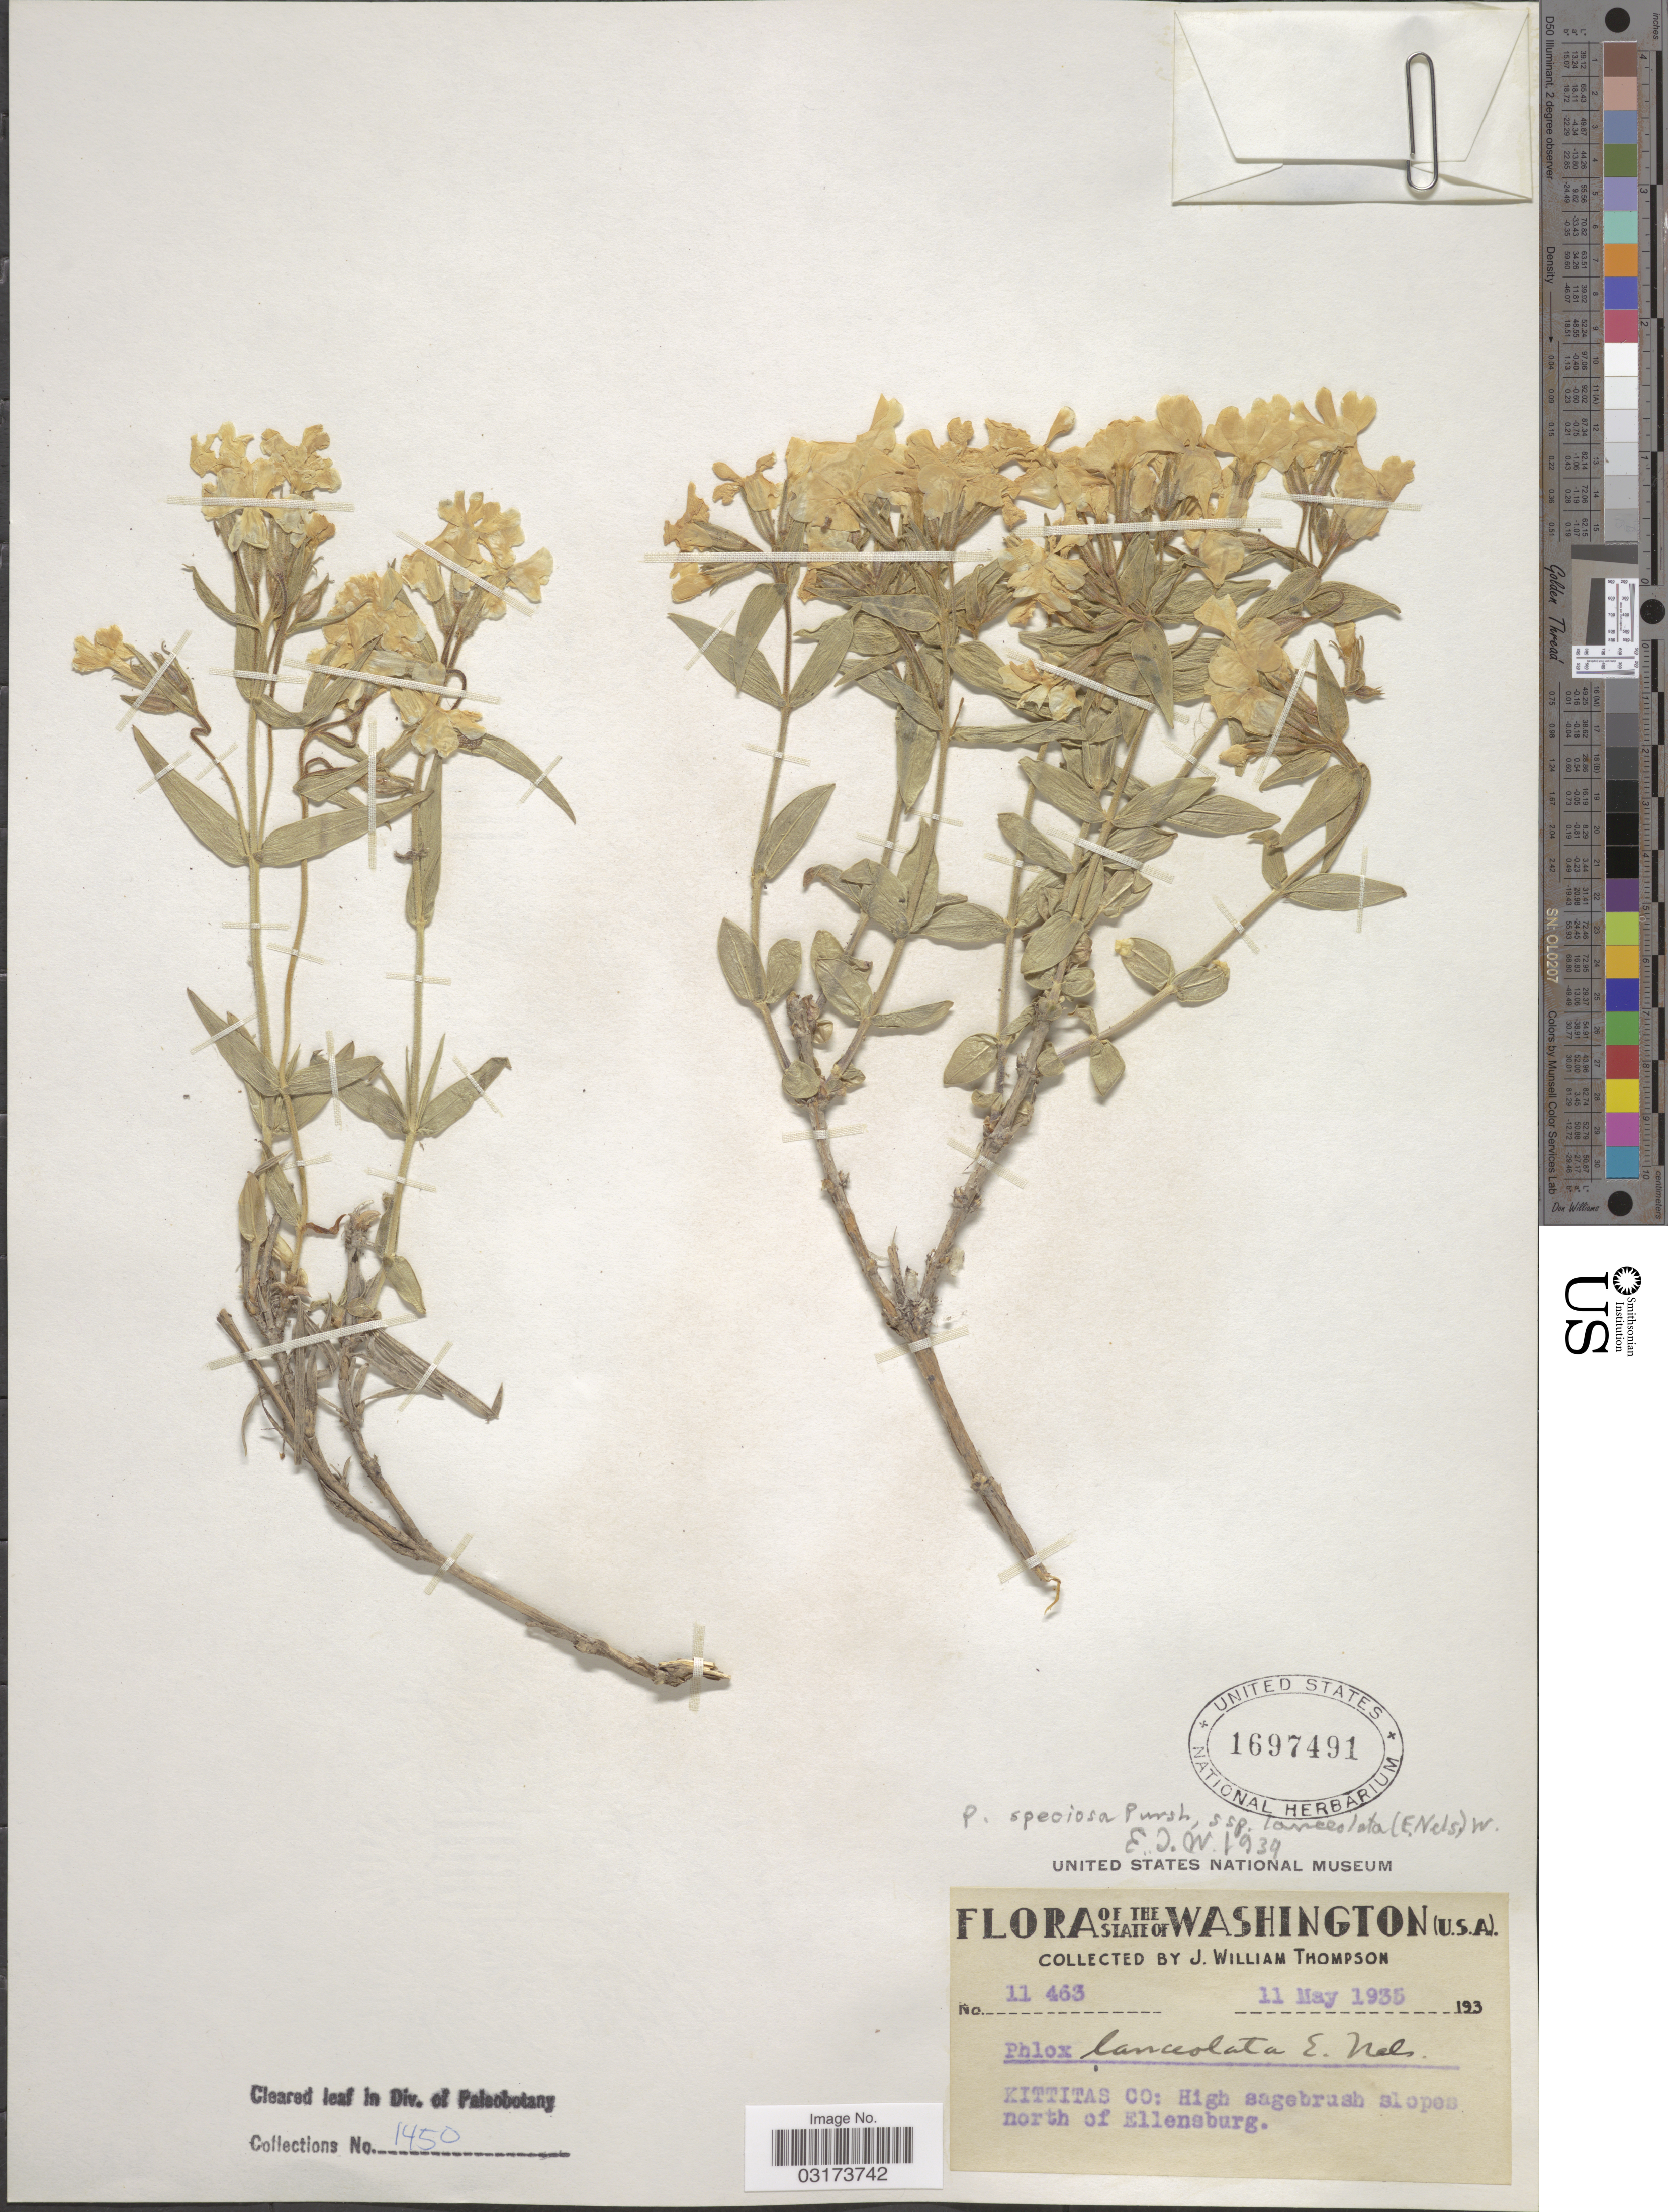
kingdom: Plantae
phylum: Tracheophyta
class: Magnoliopsida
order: Ericales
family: Polemoniaceae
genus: Phlox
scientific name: Phlox speciosa subsp. lanceolata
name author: (E.E. Nelson) Wherry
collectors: J. W. Thompson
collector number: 11463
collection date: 1935-05-11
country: United States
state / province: Washington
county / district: Kittitas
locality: Kittitas Co: north of Ellensburg.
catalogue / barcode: US 1697491